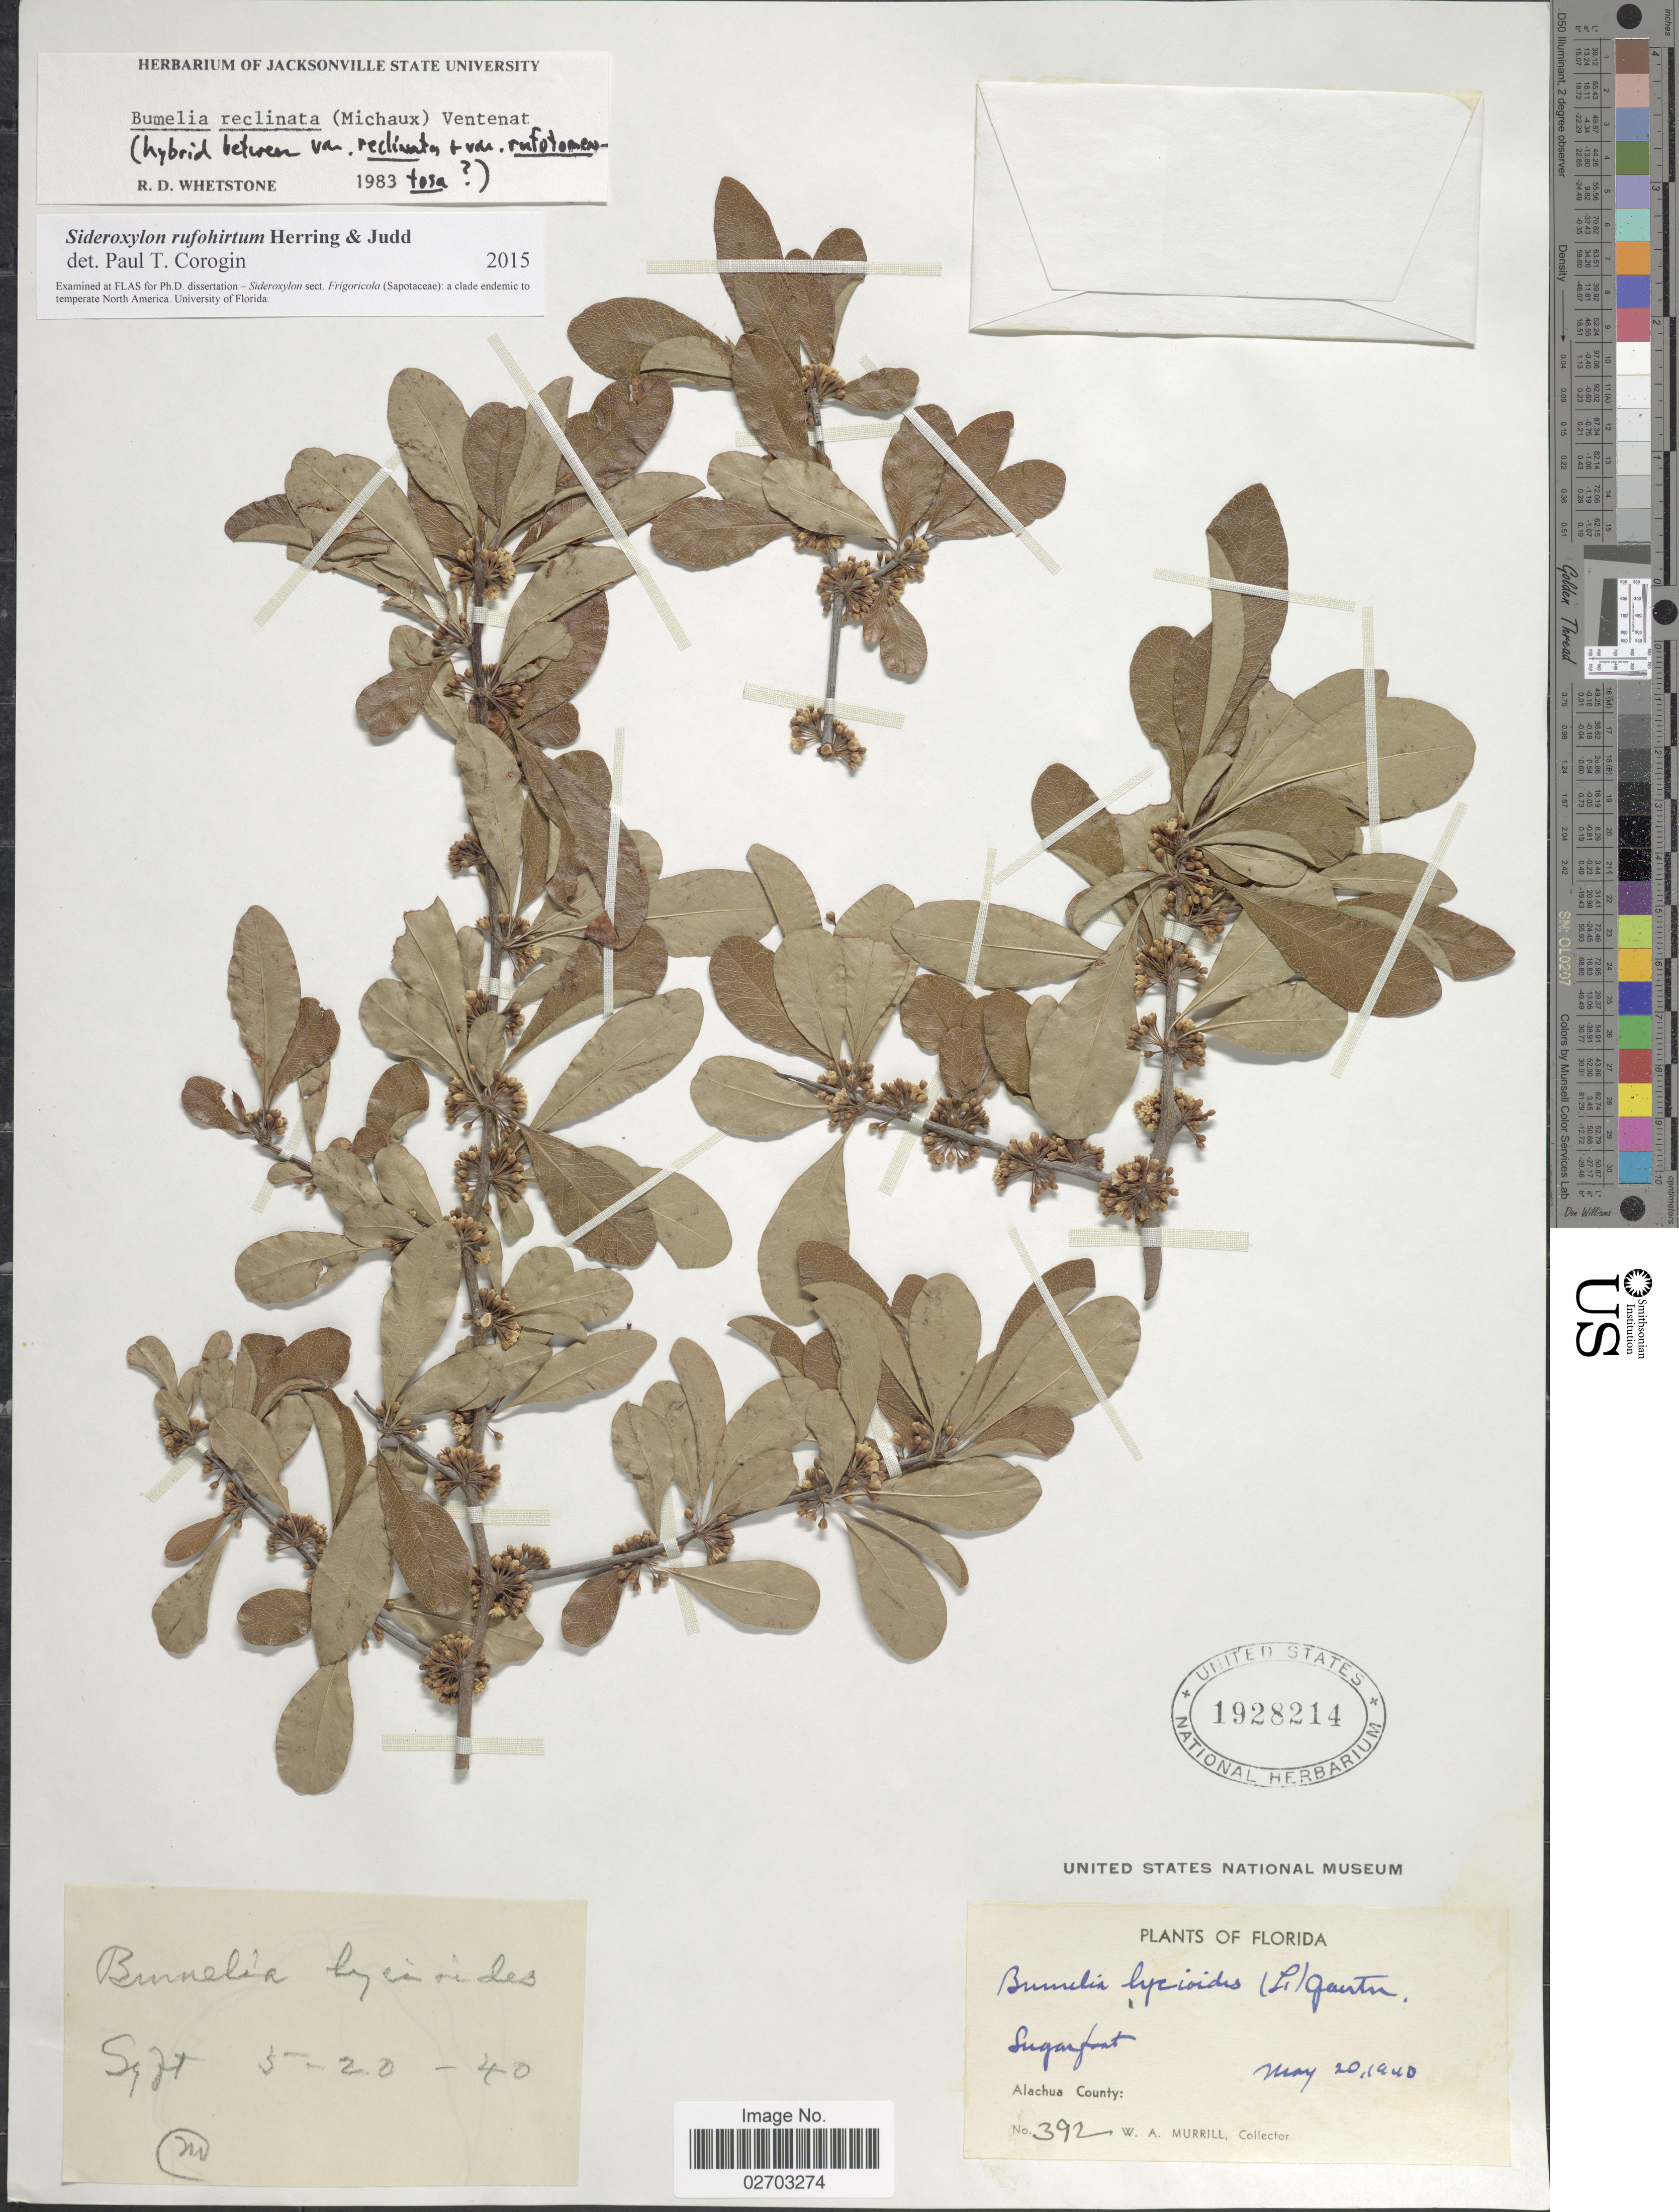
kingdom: Plantae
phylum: Tracheophyta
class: Magnoliopsida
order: Ericales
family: Sapotaceae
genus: Sideroxylon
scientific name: Sideroxylon rufohirtum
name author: Herring & Judd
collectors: W. A. Murrill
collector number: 392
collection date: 1940-05-20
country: United States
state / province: Florida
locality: Sugarfoot, Alachua County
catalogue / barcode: US 1928214